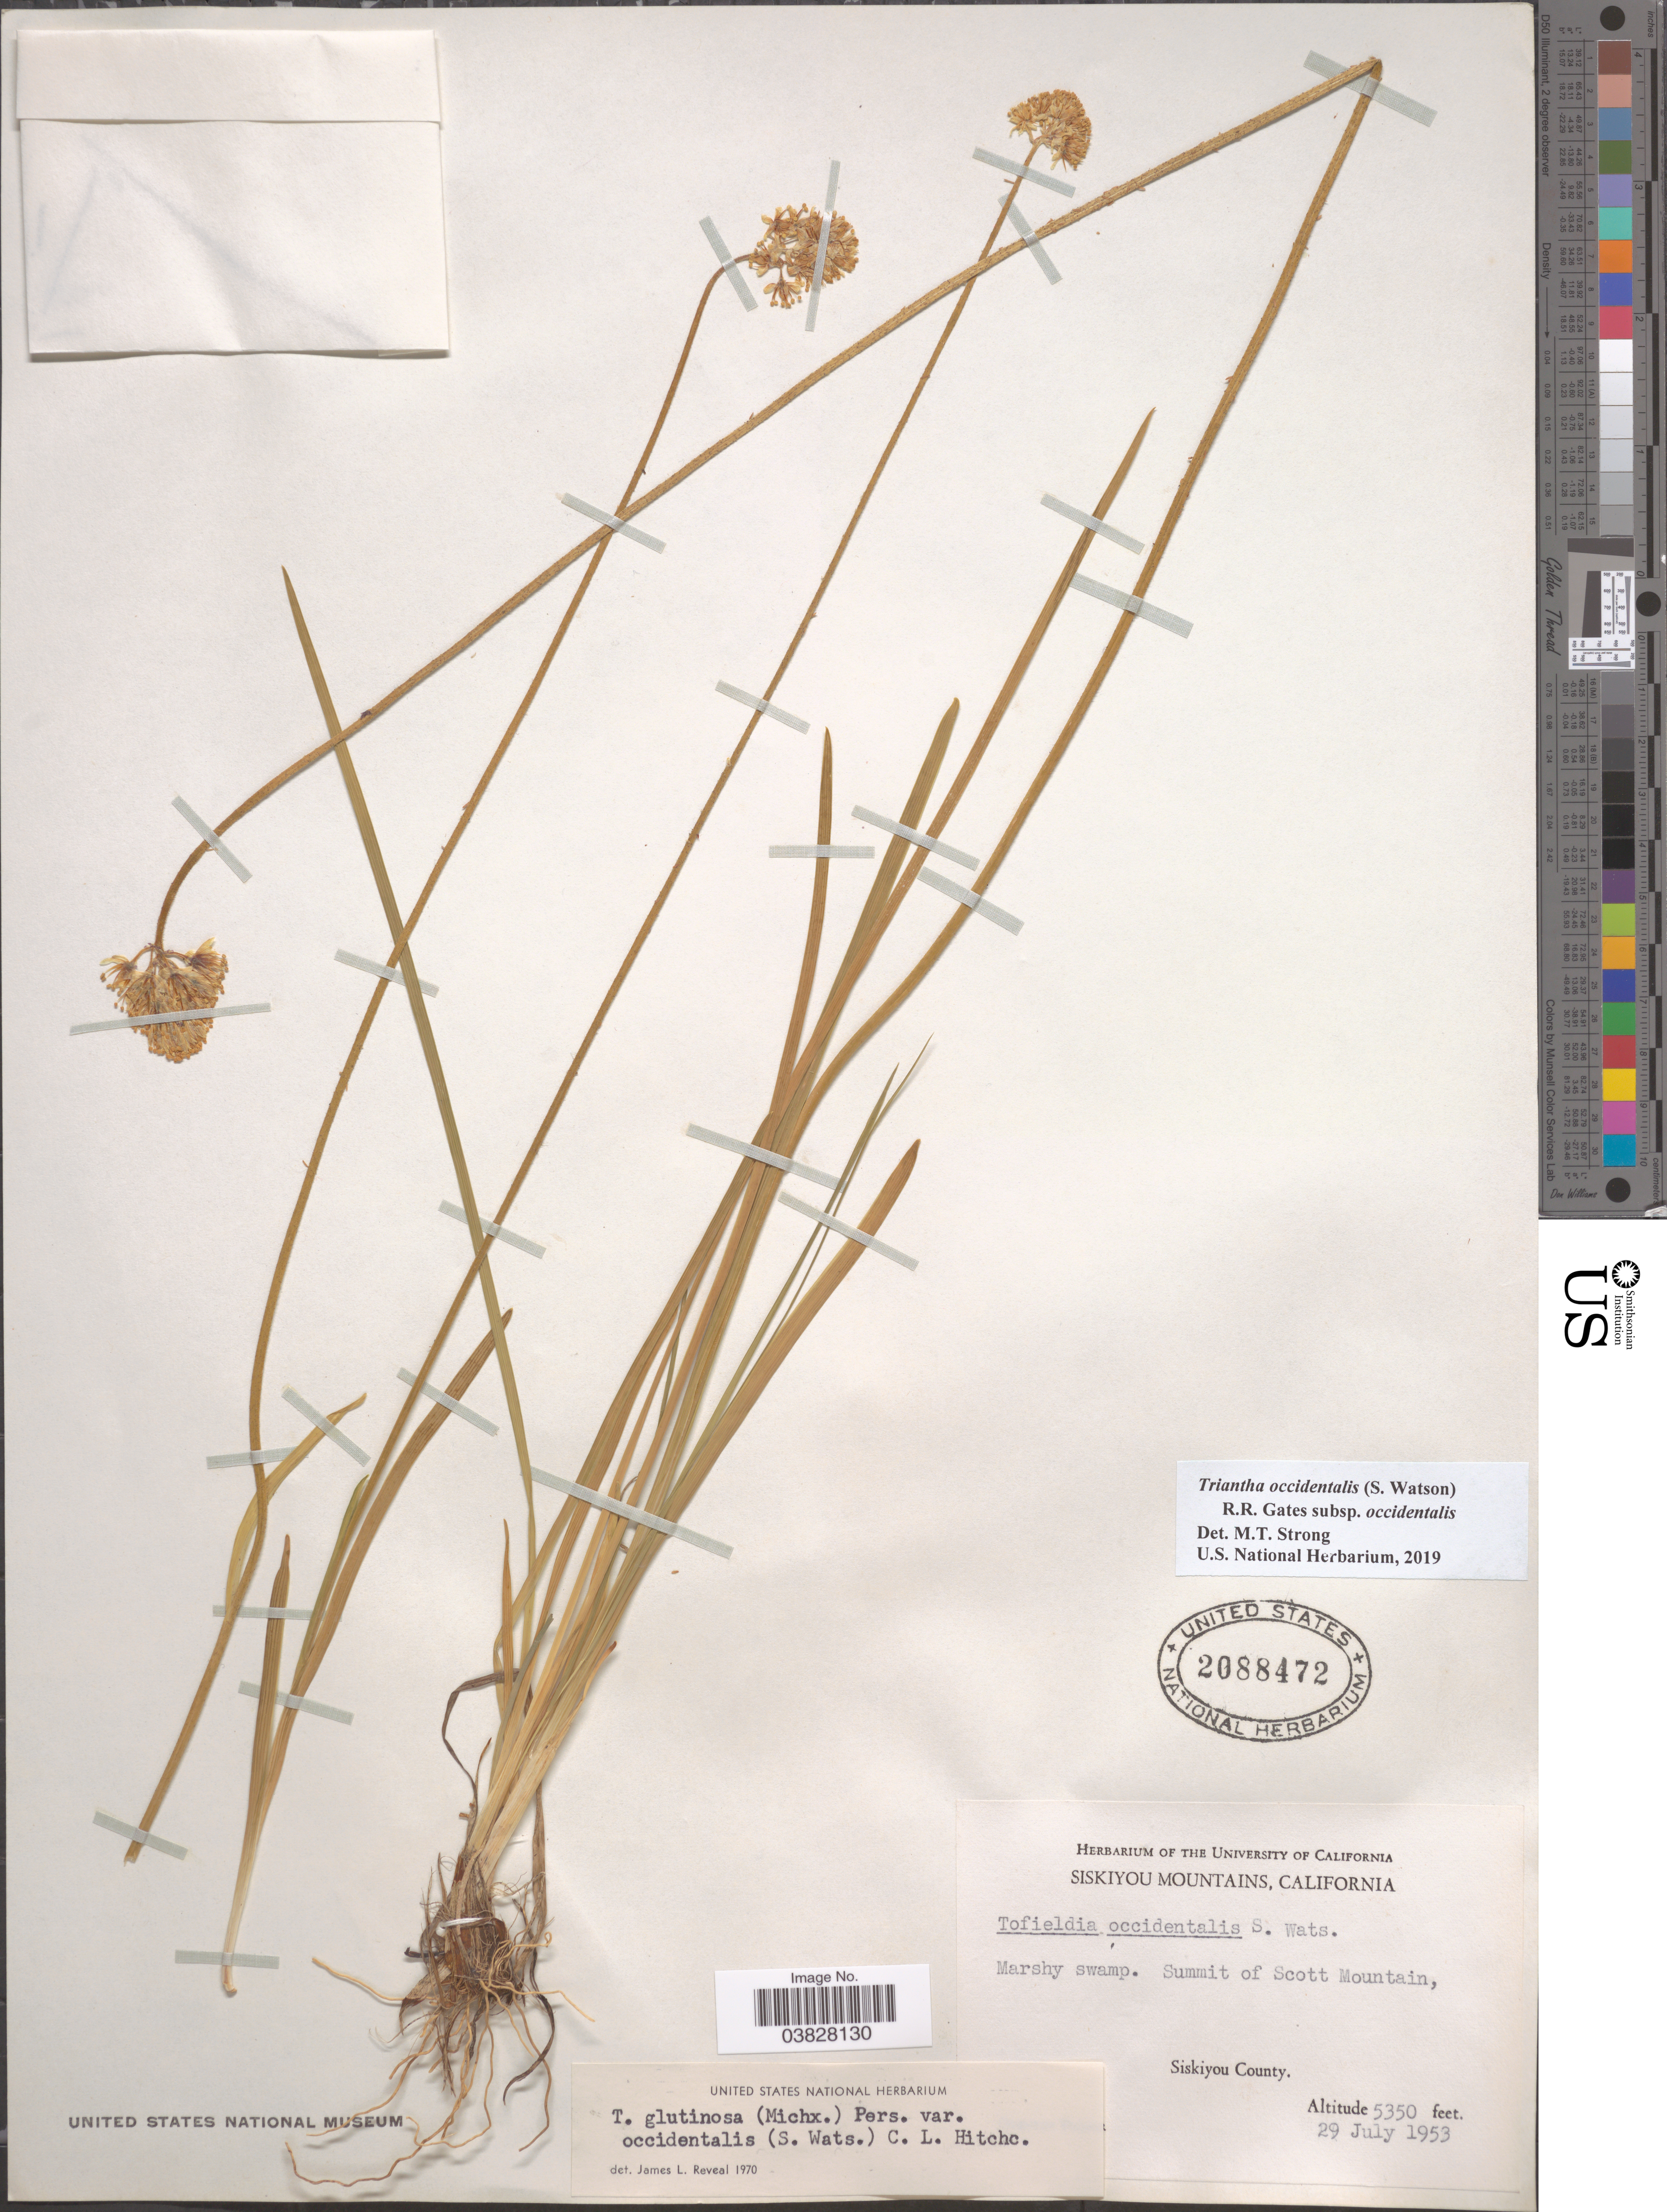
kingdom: Plantae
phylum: Tracheophyta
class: Liliopsida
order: Alismatales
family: Tofieldiaceae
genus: Triantha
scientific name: Triantha occidentalis subsp. occidentalis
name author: (S. Watson) R.R. Gates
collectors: D. Parker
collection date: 1953-07-29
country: United States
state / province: California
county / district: Siskiyou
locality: Siskiyou Mountains. Summit of Scott Mountain, Siskiyou County.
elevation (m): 1631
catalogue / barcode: US 2088472